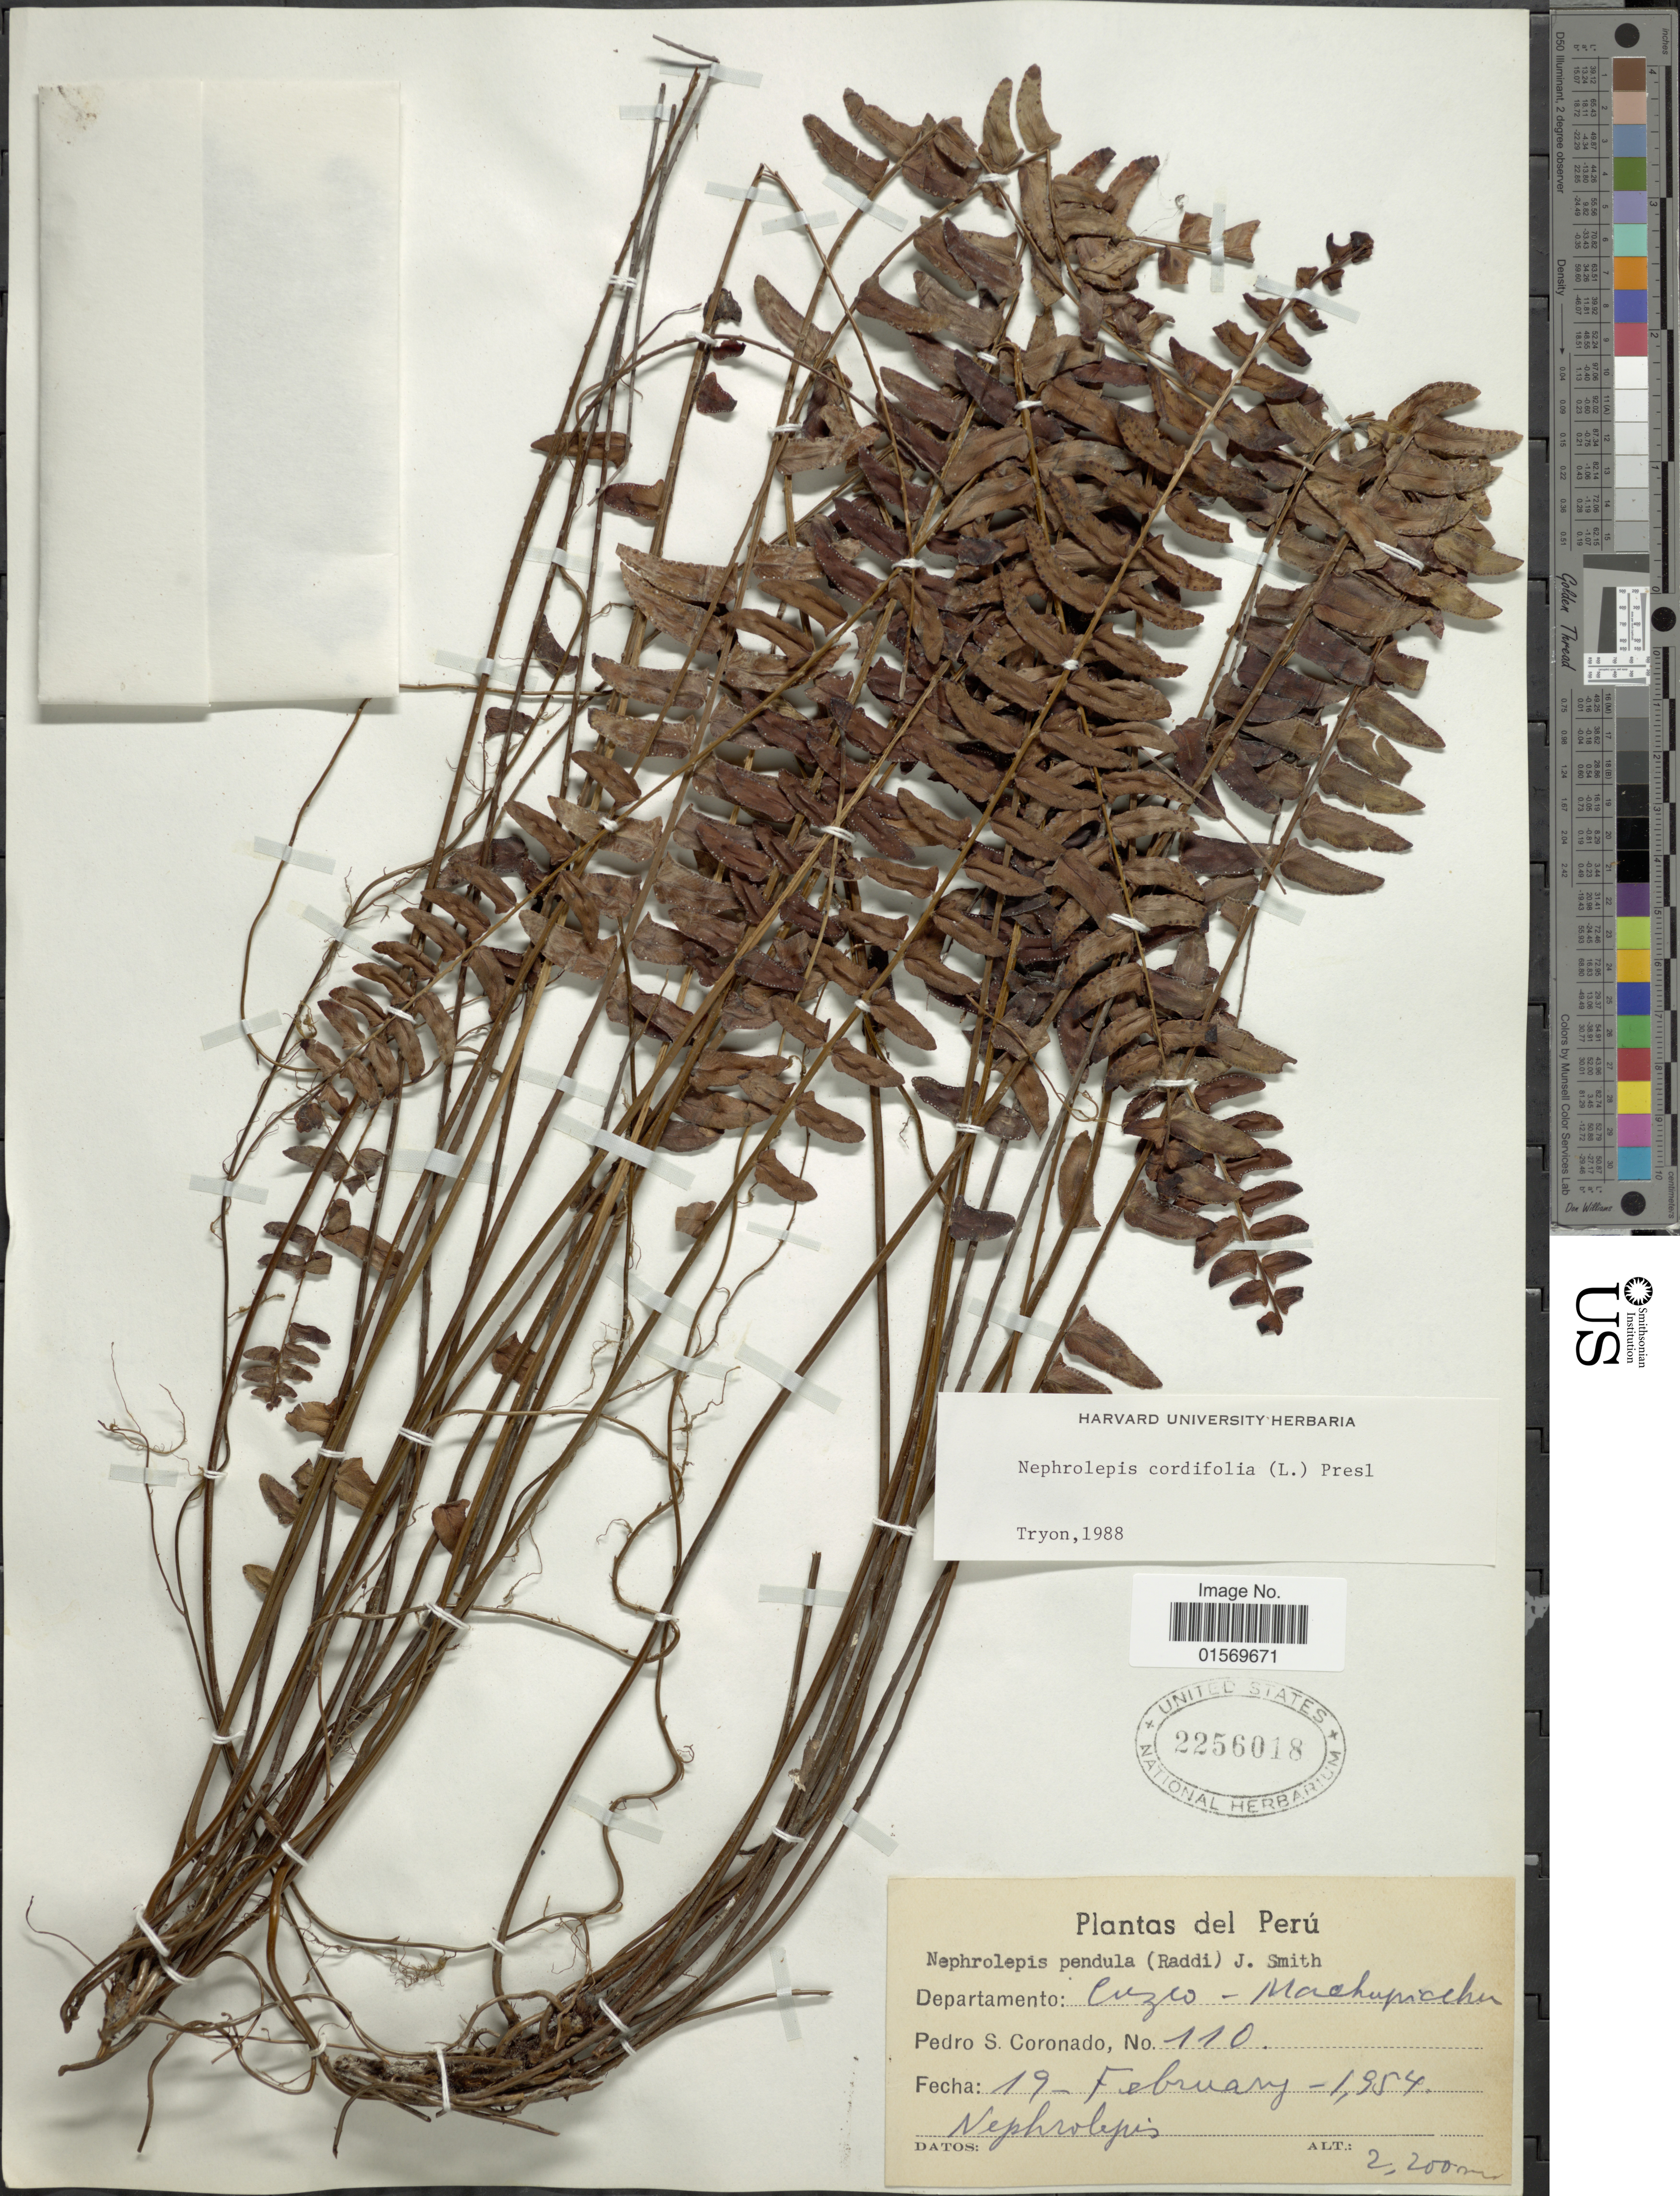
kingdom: Plantae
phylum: Tracheophyta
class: Polypodiopsida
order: Polypodiales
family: Nephrolepidaceae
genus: Nephrolepis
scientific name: Nephrolepis cordifolia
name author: (L.) C. Presl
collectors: P. Coronado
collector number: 110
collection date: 1954-02-19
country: Peru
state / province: Cusco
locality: Departamento: Cuzco-Machu picchu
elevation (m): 2200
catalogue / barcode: US 2256018